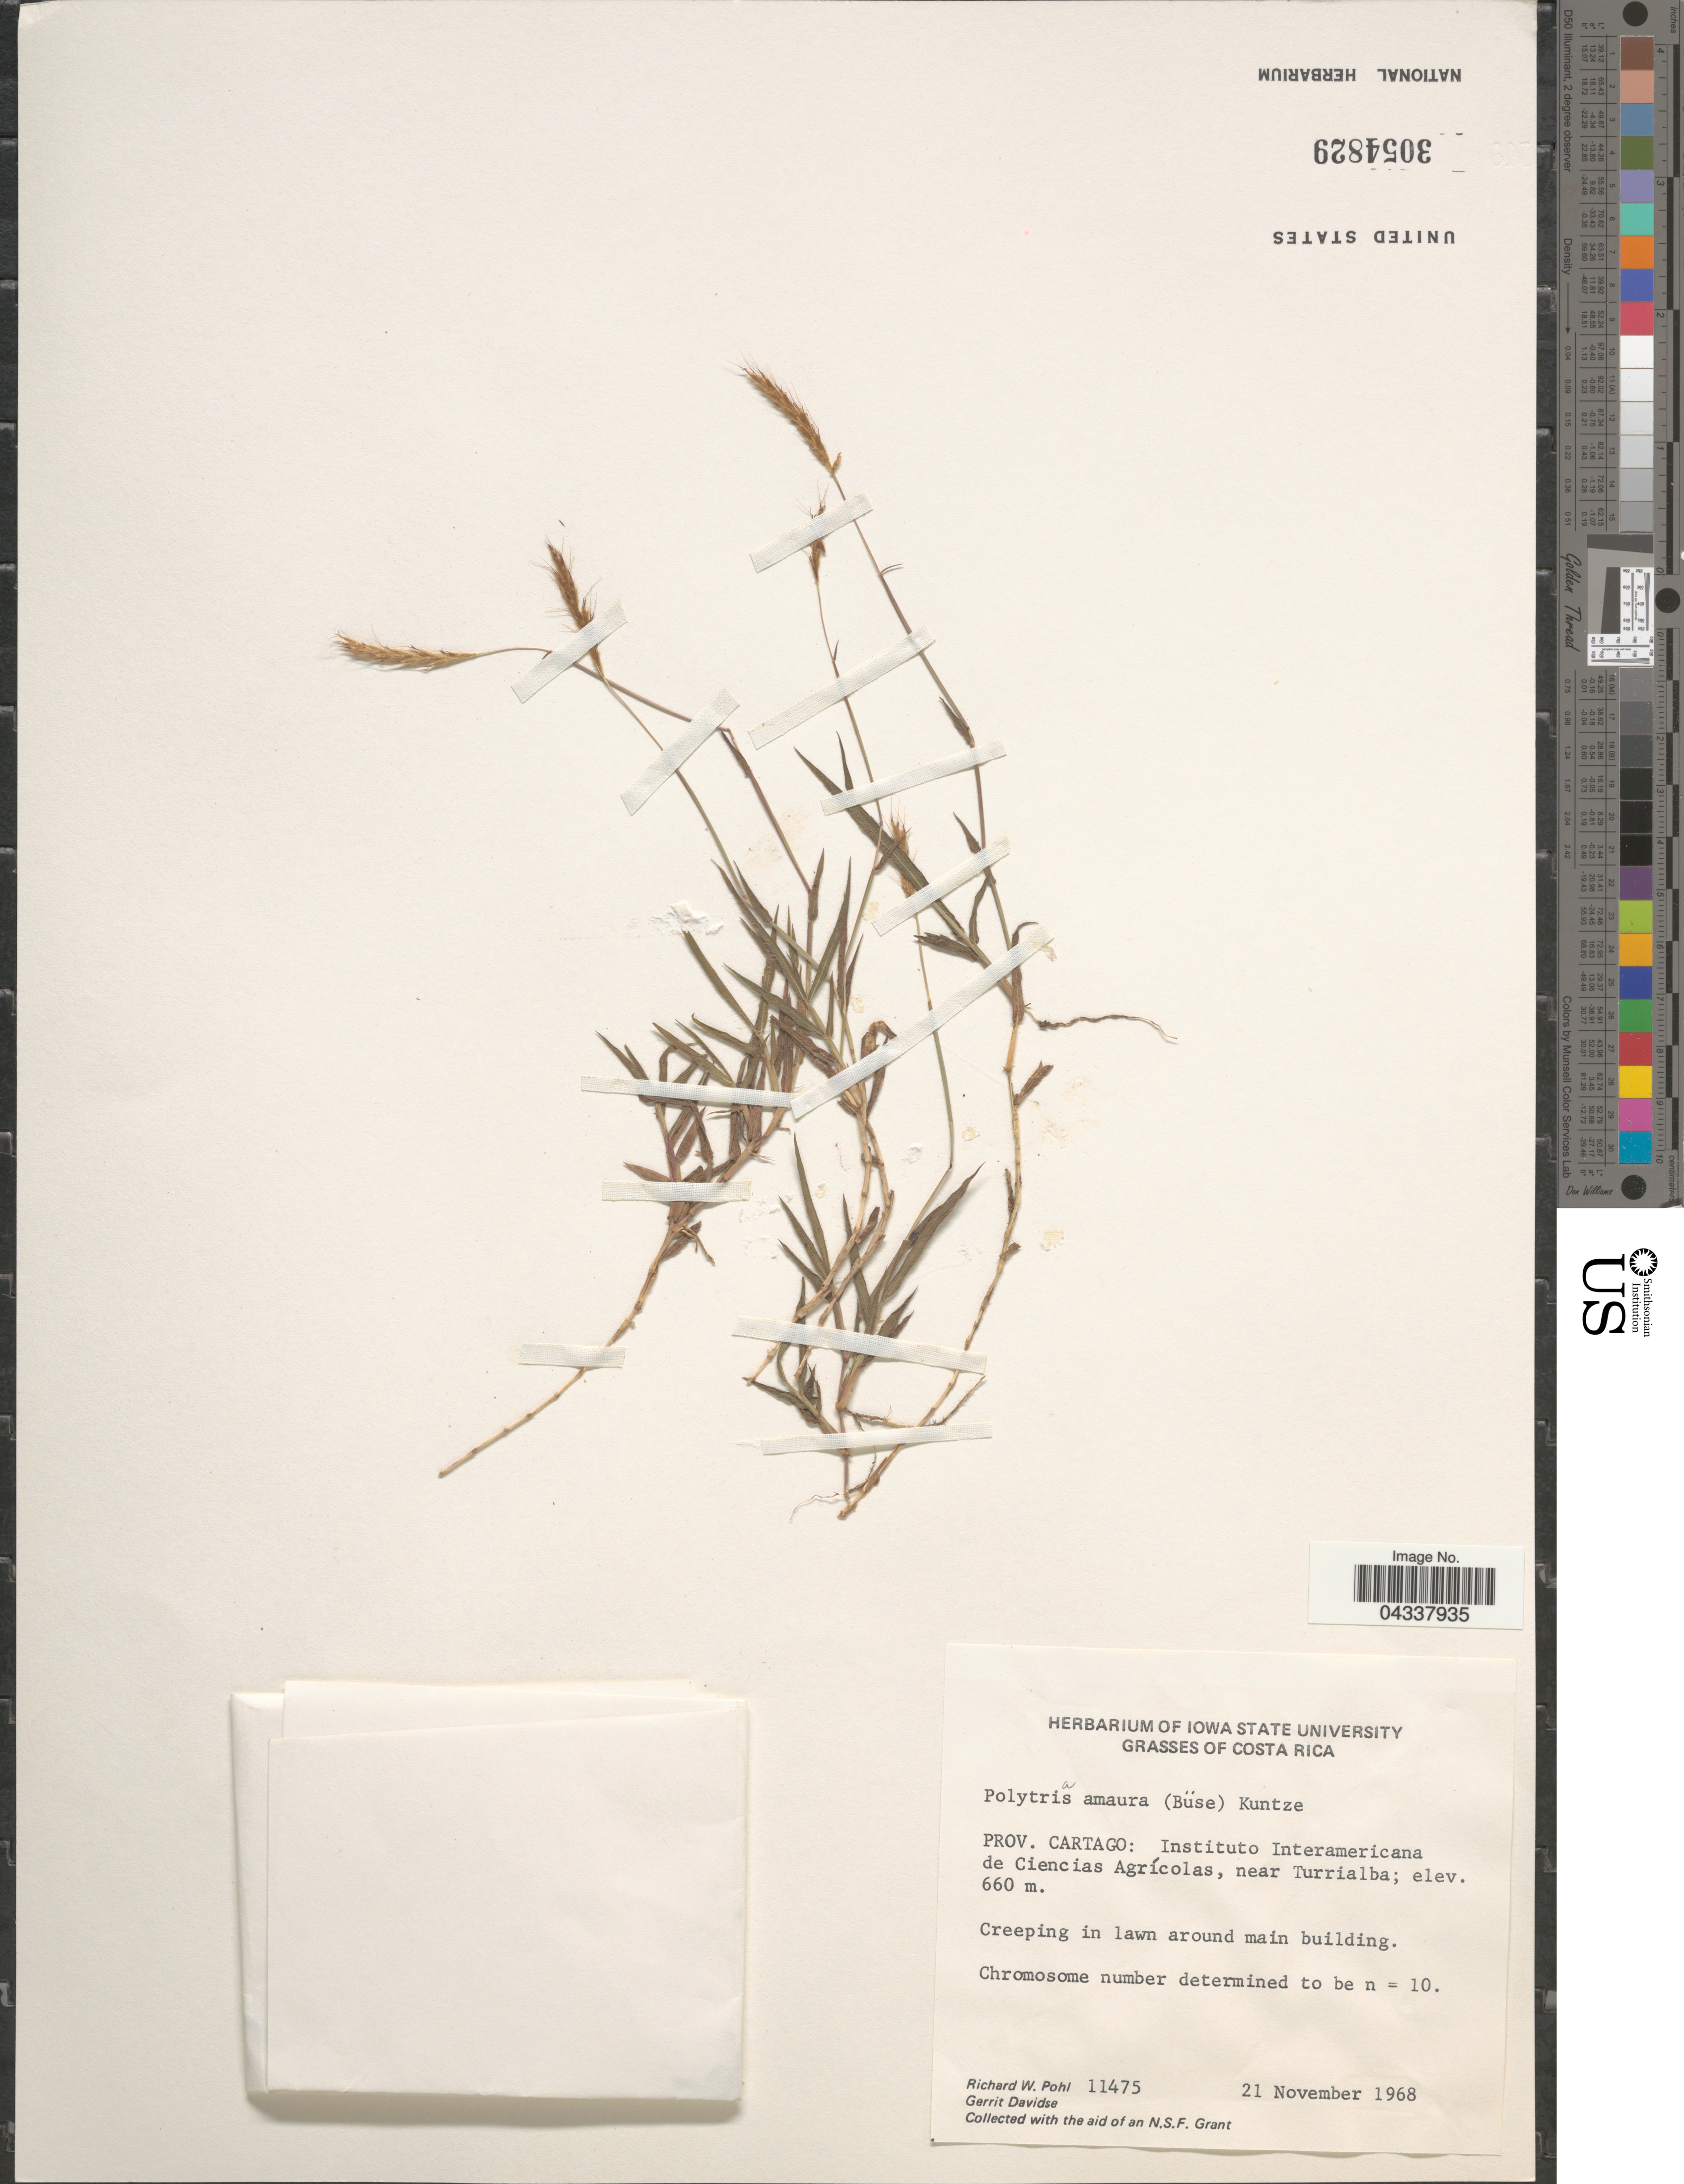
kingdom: Plantae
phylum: Tracheophyta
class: Liliopsida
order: Poales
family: Poaceae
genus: Polytrias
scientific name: Polytrias indica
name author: (Houtt.) Veldkamp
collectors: R. W. Pohl & G. Davidse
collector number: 11475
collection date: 1968-11-21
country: Costa Rica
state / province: Cartago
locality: Instituto Interamericana de Ciencias Agrícolas, near Turrialba. In lawn around main building.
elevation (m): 660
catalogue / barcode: US 3054829